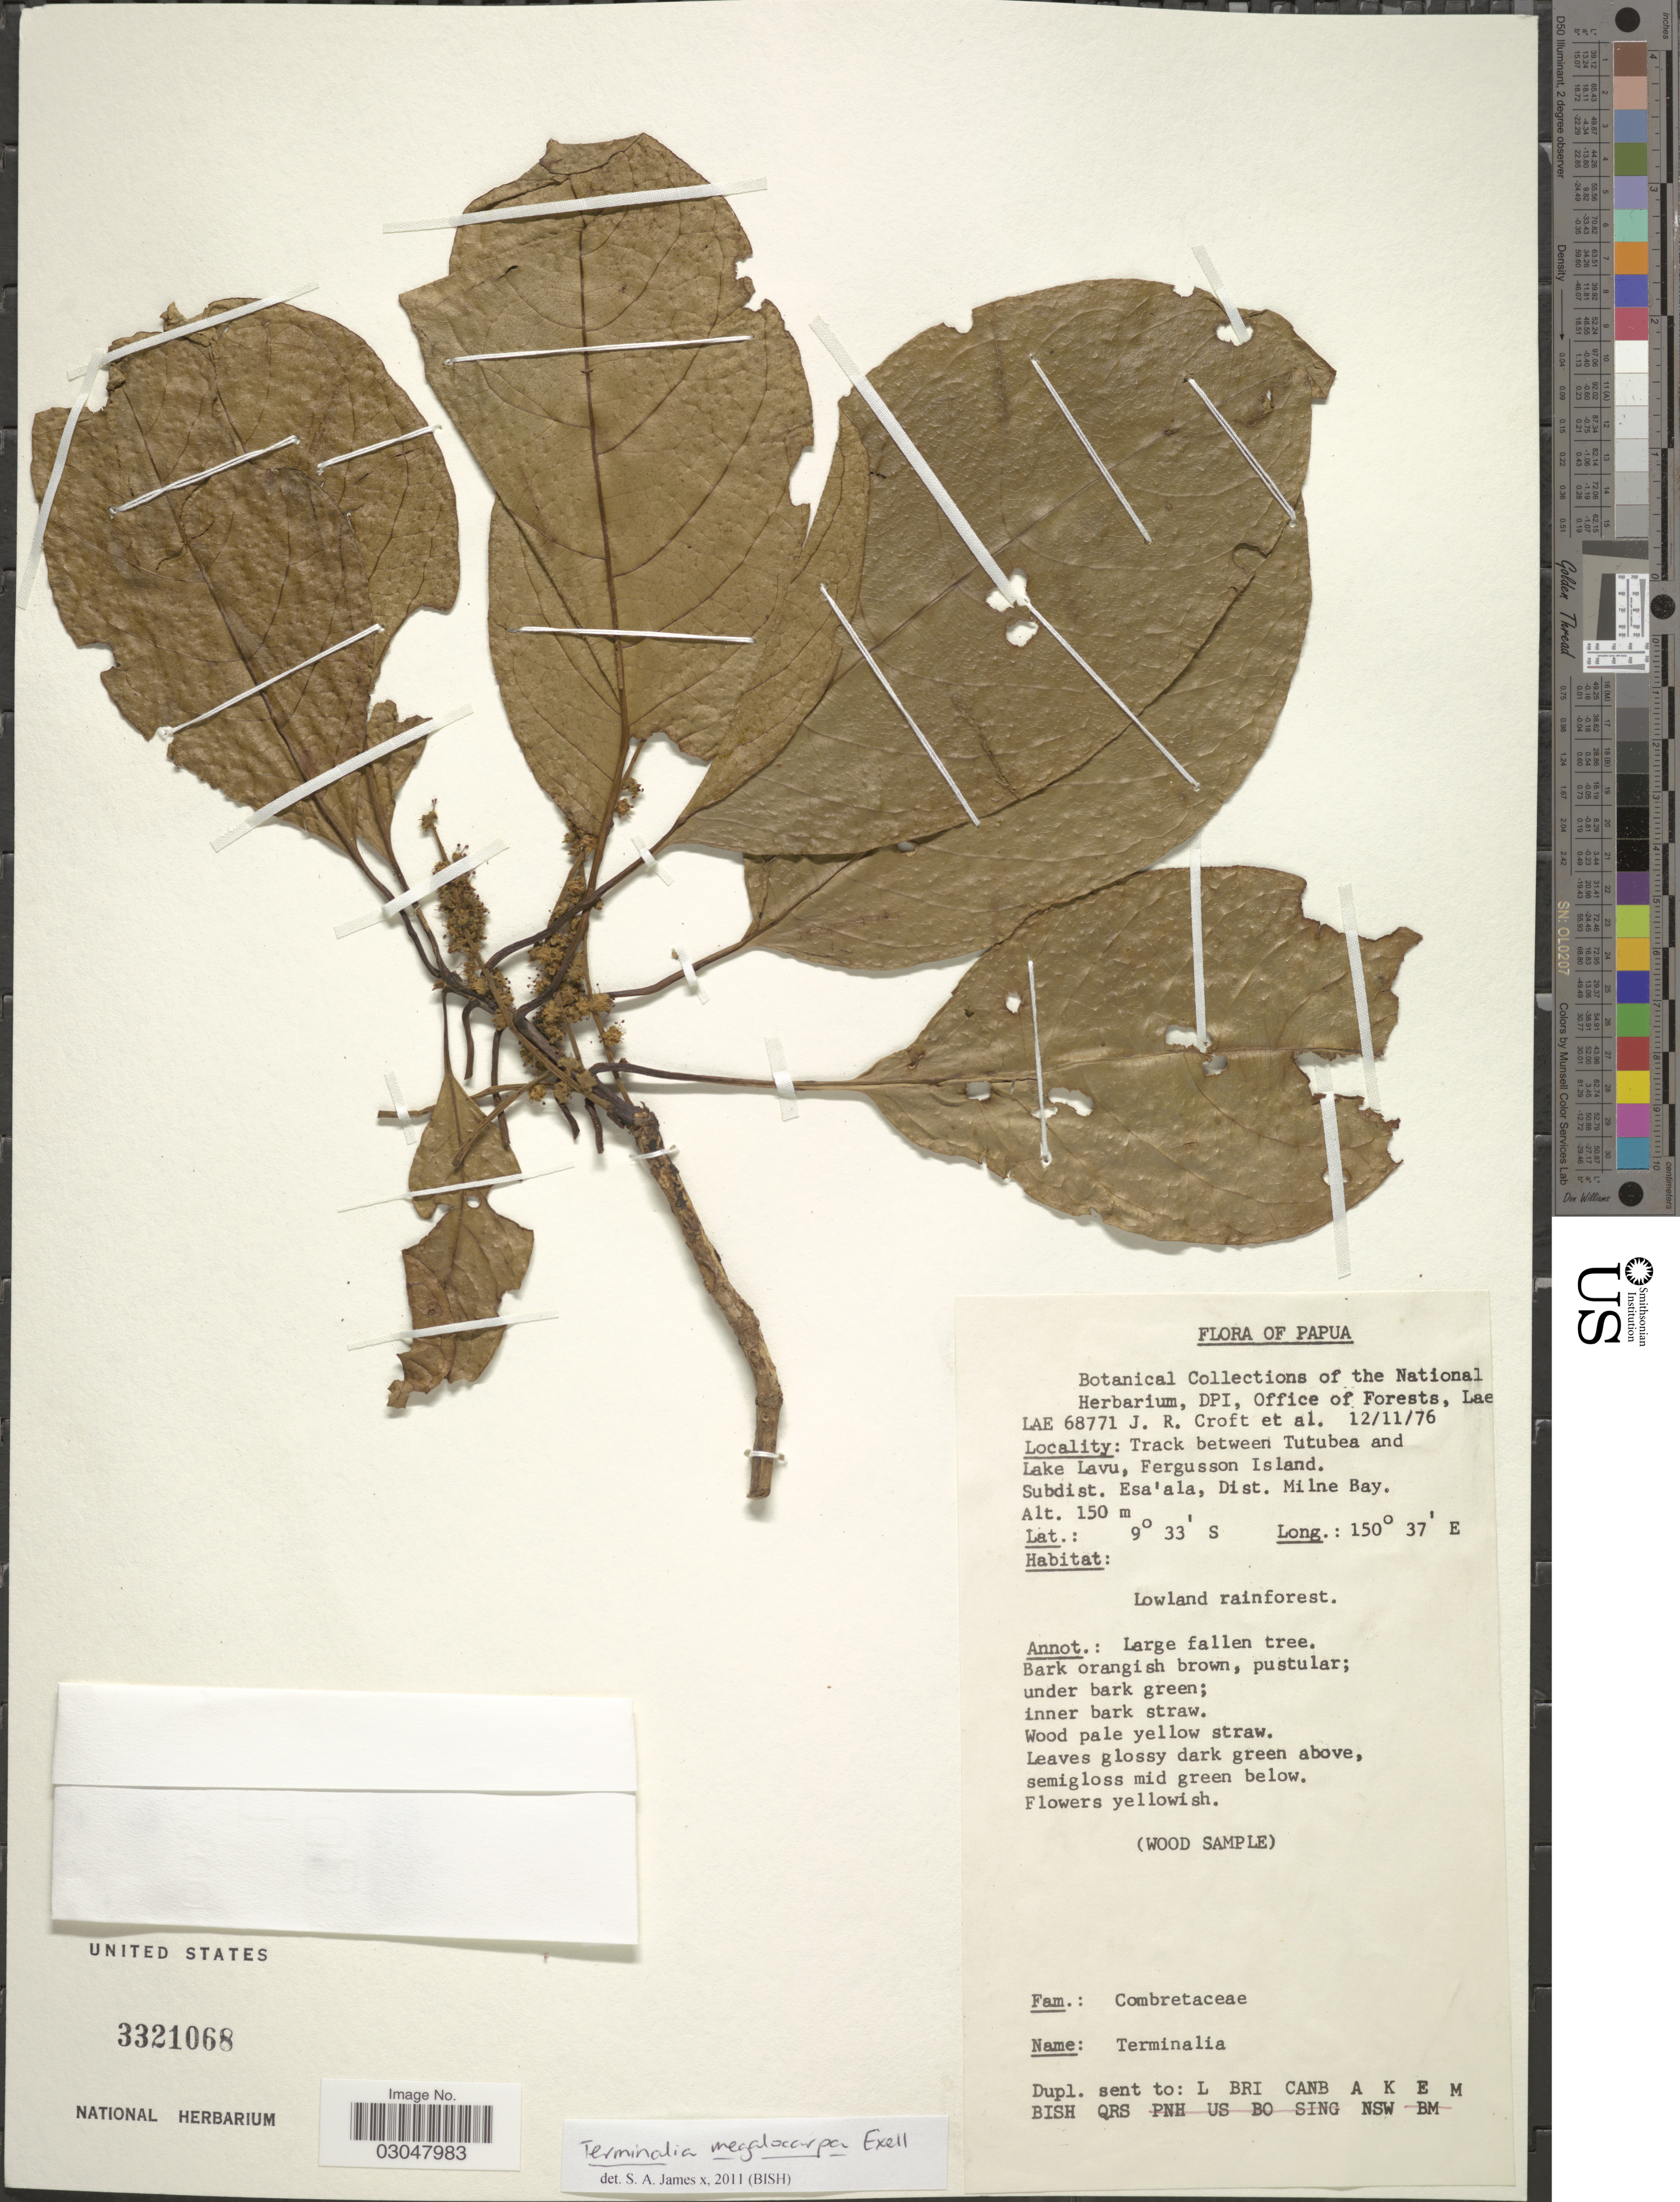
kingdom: Plantae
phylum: Tracheophyta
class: Magnoliopsida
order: Myrtales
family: Combretaceae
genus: Terminalia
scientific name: Terminalia megalocarpa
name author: Exell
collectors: J. R. Croft & et al.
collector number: LAE 68771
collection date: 1976-11-12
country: Papua New Guinea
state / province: Milne Bay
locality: Papua. Track between Tutubea and Lake Lavu, Fergusson Island. Subdist. Esa'ala.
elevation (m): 150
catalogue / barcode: US 3321068